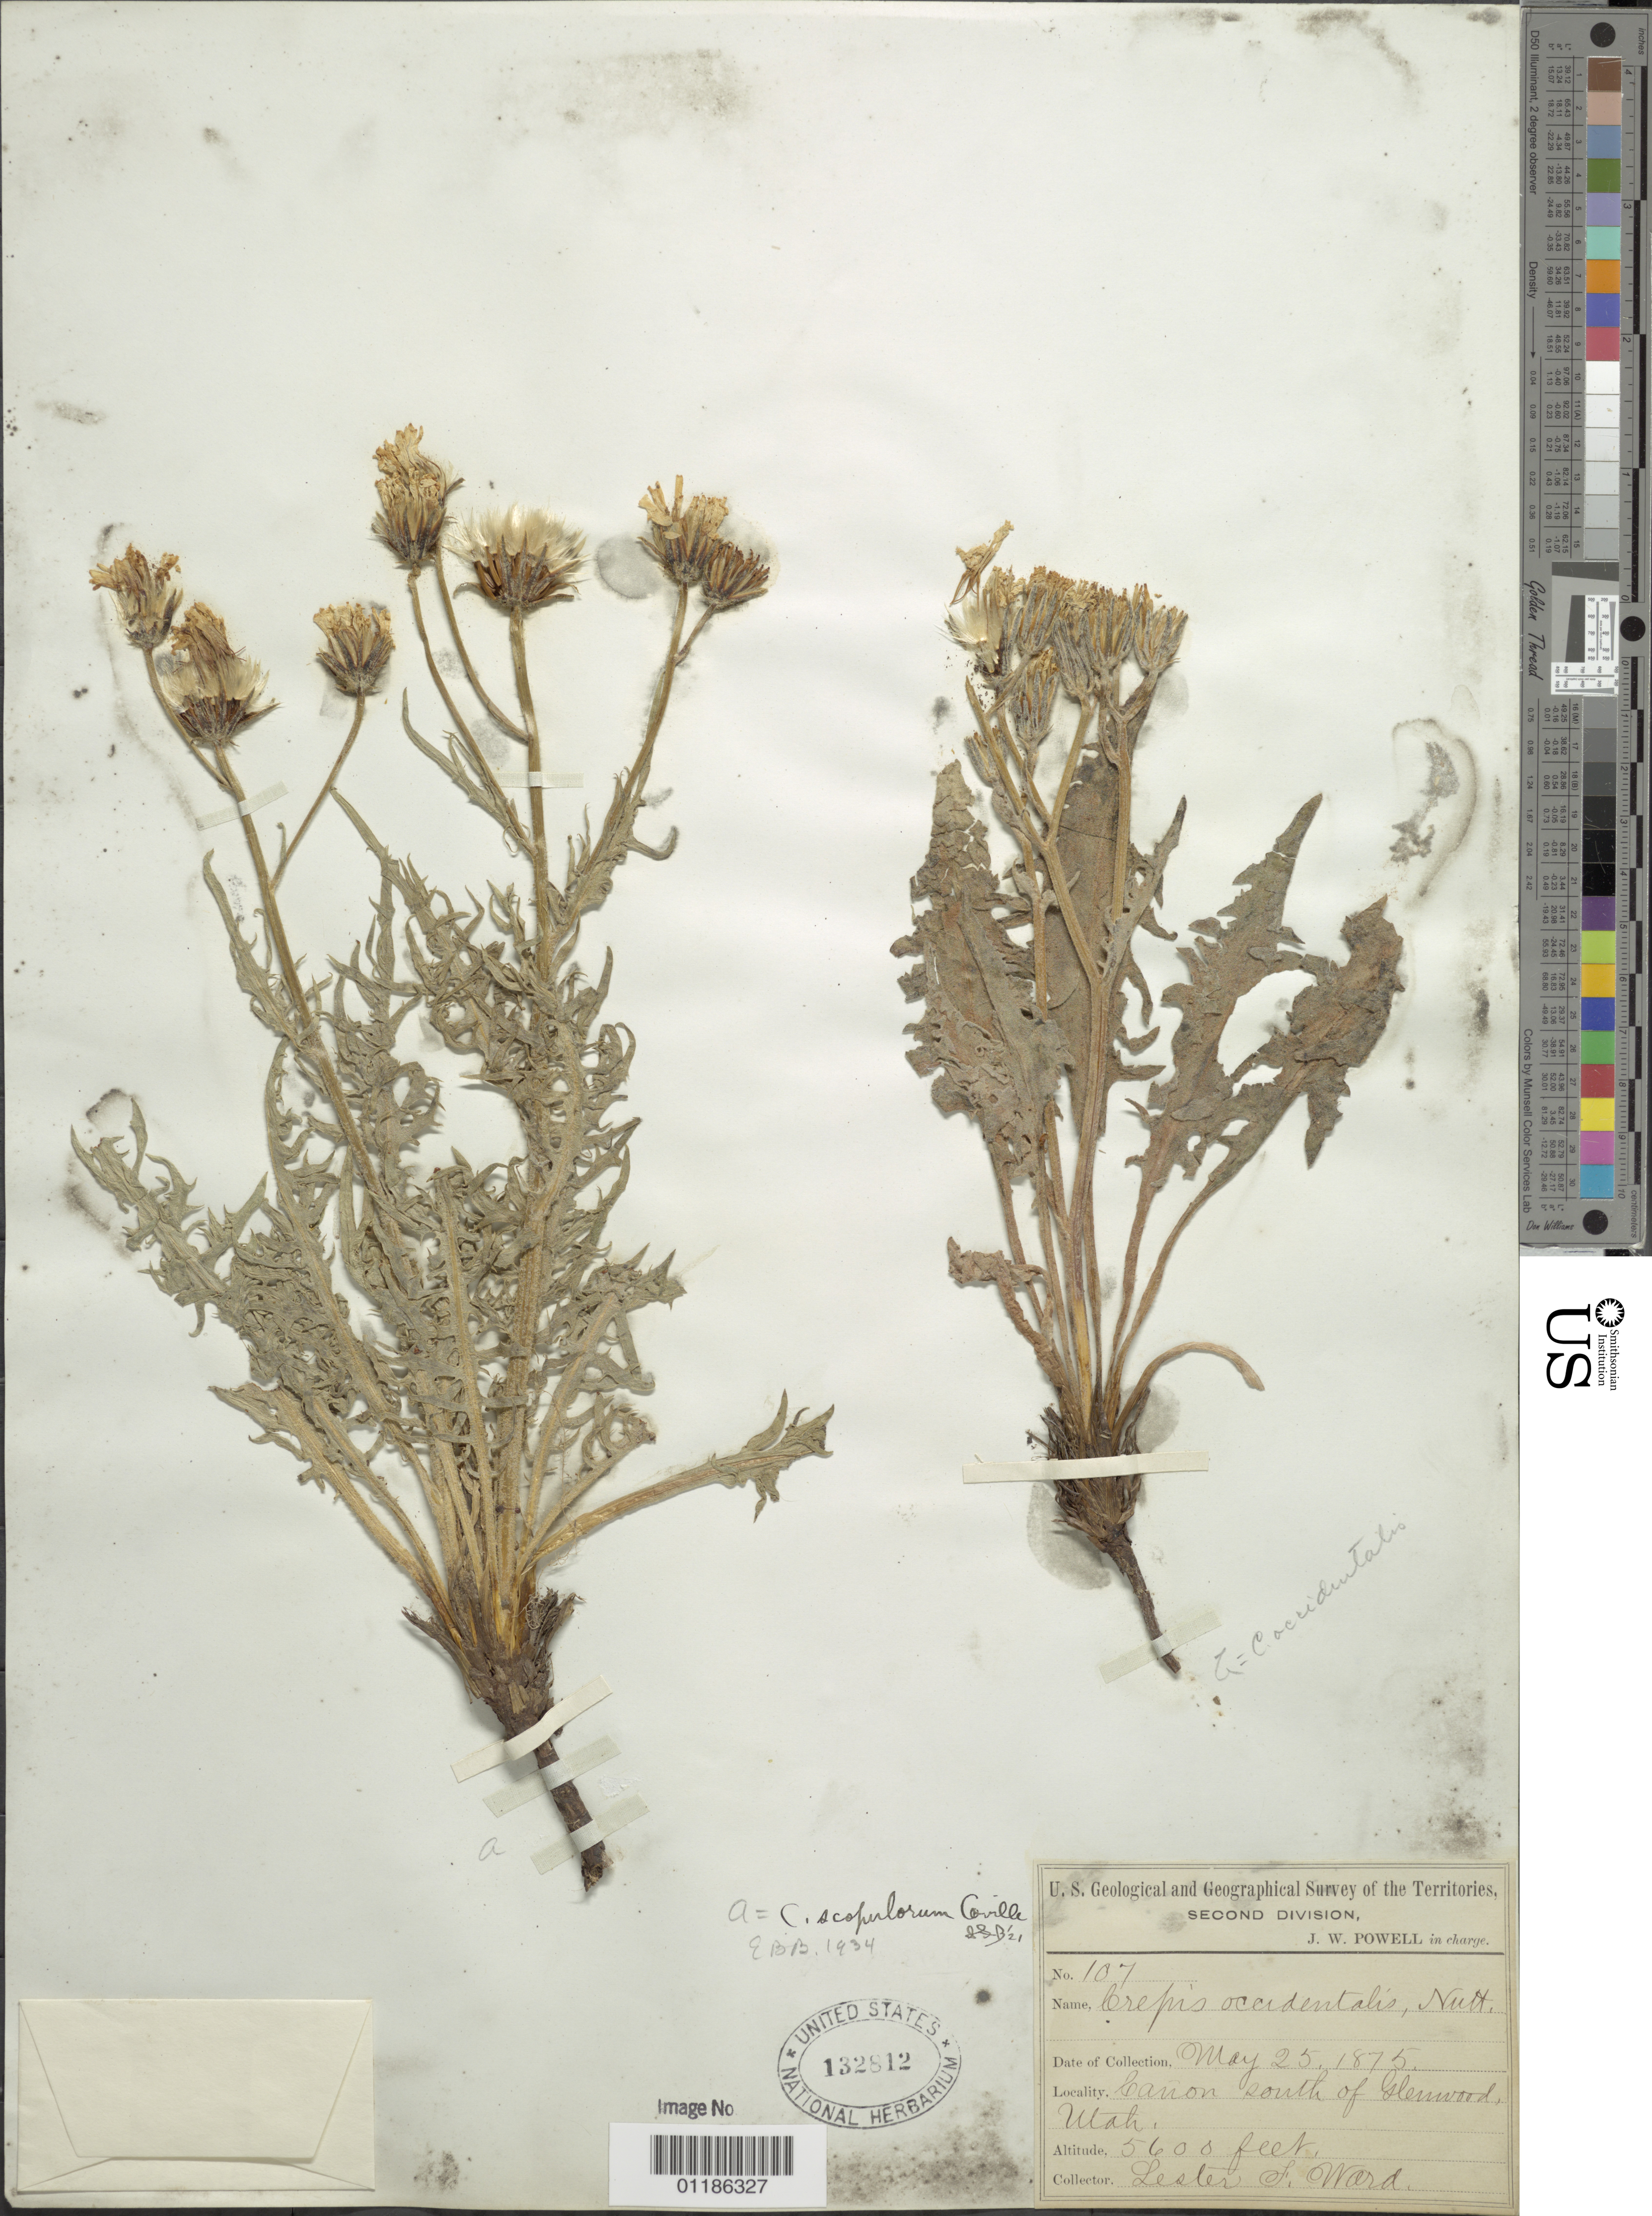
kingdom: Plantae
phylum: Tracheophyta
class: Magnoliopsida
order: Asterales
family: Asteraceae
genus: Crepis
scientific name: Crepis modocensis subsp. modocensis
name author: Greene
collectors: L. F. Ward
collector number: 107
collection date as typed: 25 May 1875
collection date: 1875-05-25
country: United States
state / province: Utah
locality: Canyon south of Glenwood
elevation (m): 1707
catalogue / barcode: US 132812